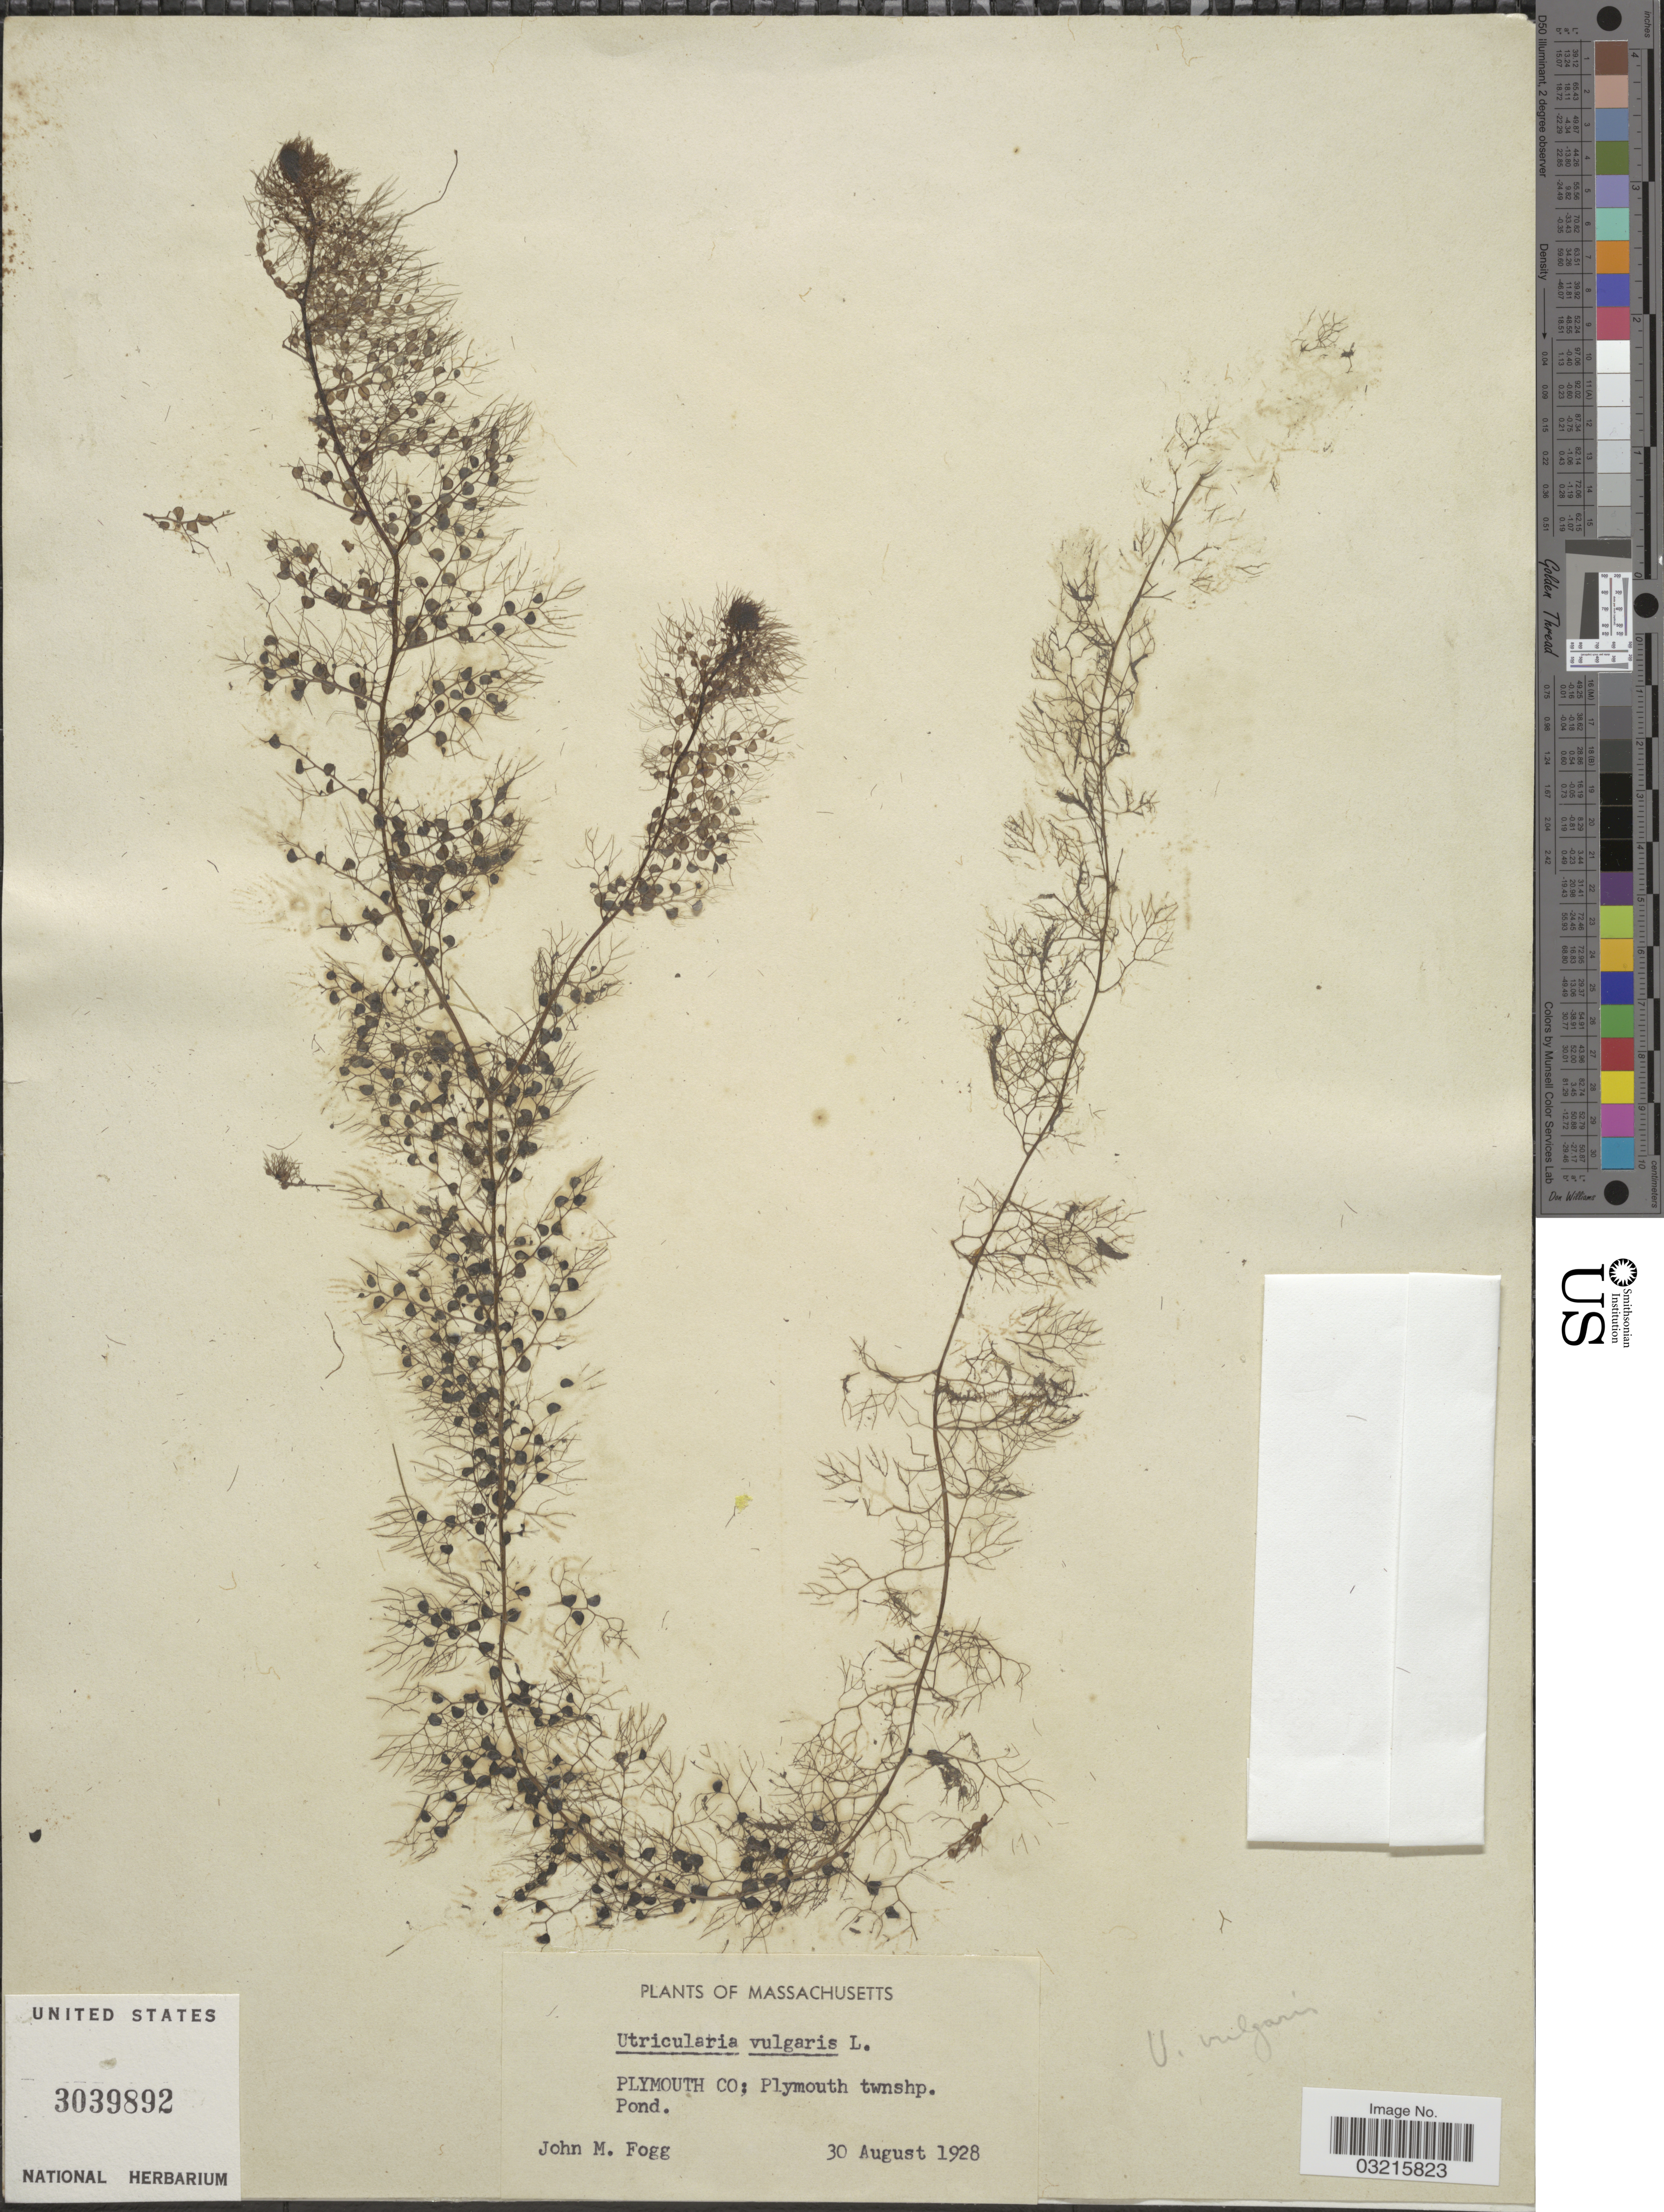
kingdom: Plantae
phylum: Tracheophyta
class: Magnoliopsida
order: Lamiales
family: Lentibulariaceae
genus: Utricularia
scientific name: Utricularia vulgaris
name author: L.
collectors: J. Fogg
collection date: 1928-08-30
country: United States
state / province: Massachusetts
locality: Plymouth Co: Plymouth twnshp. Pond.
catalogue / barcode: US 3039892